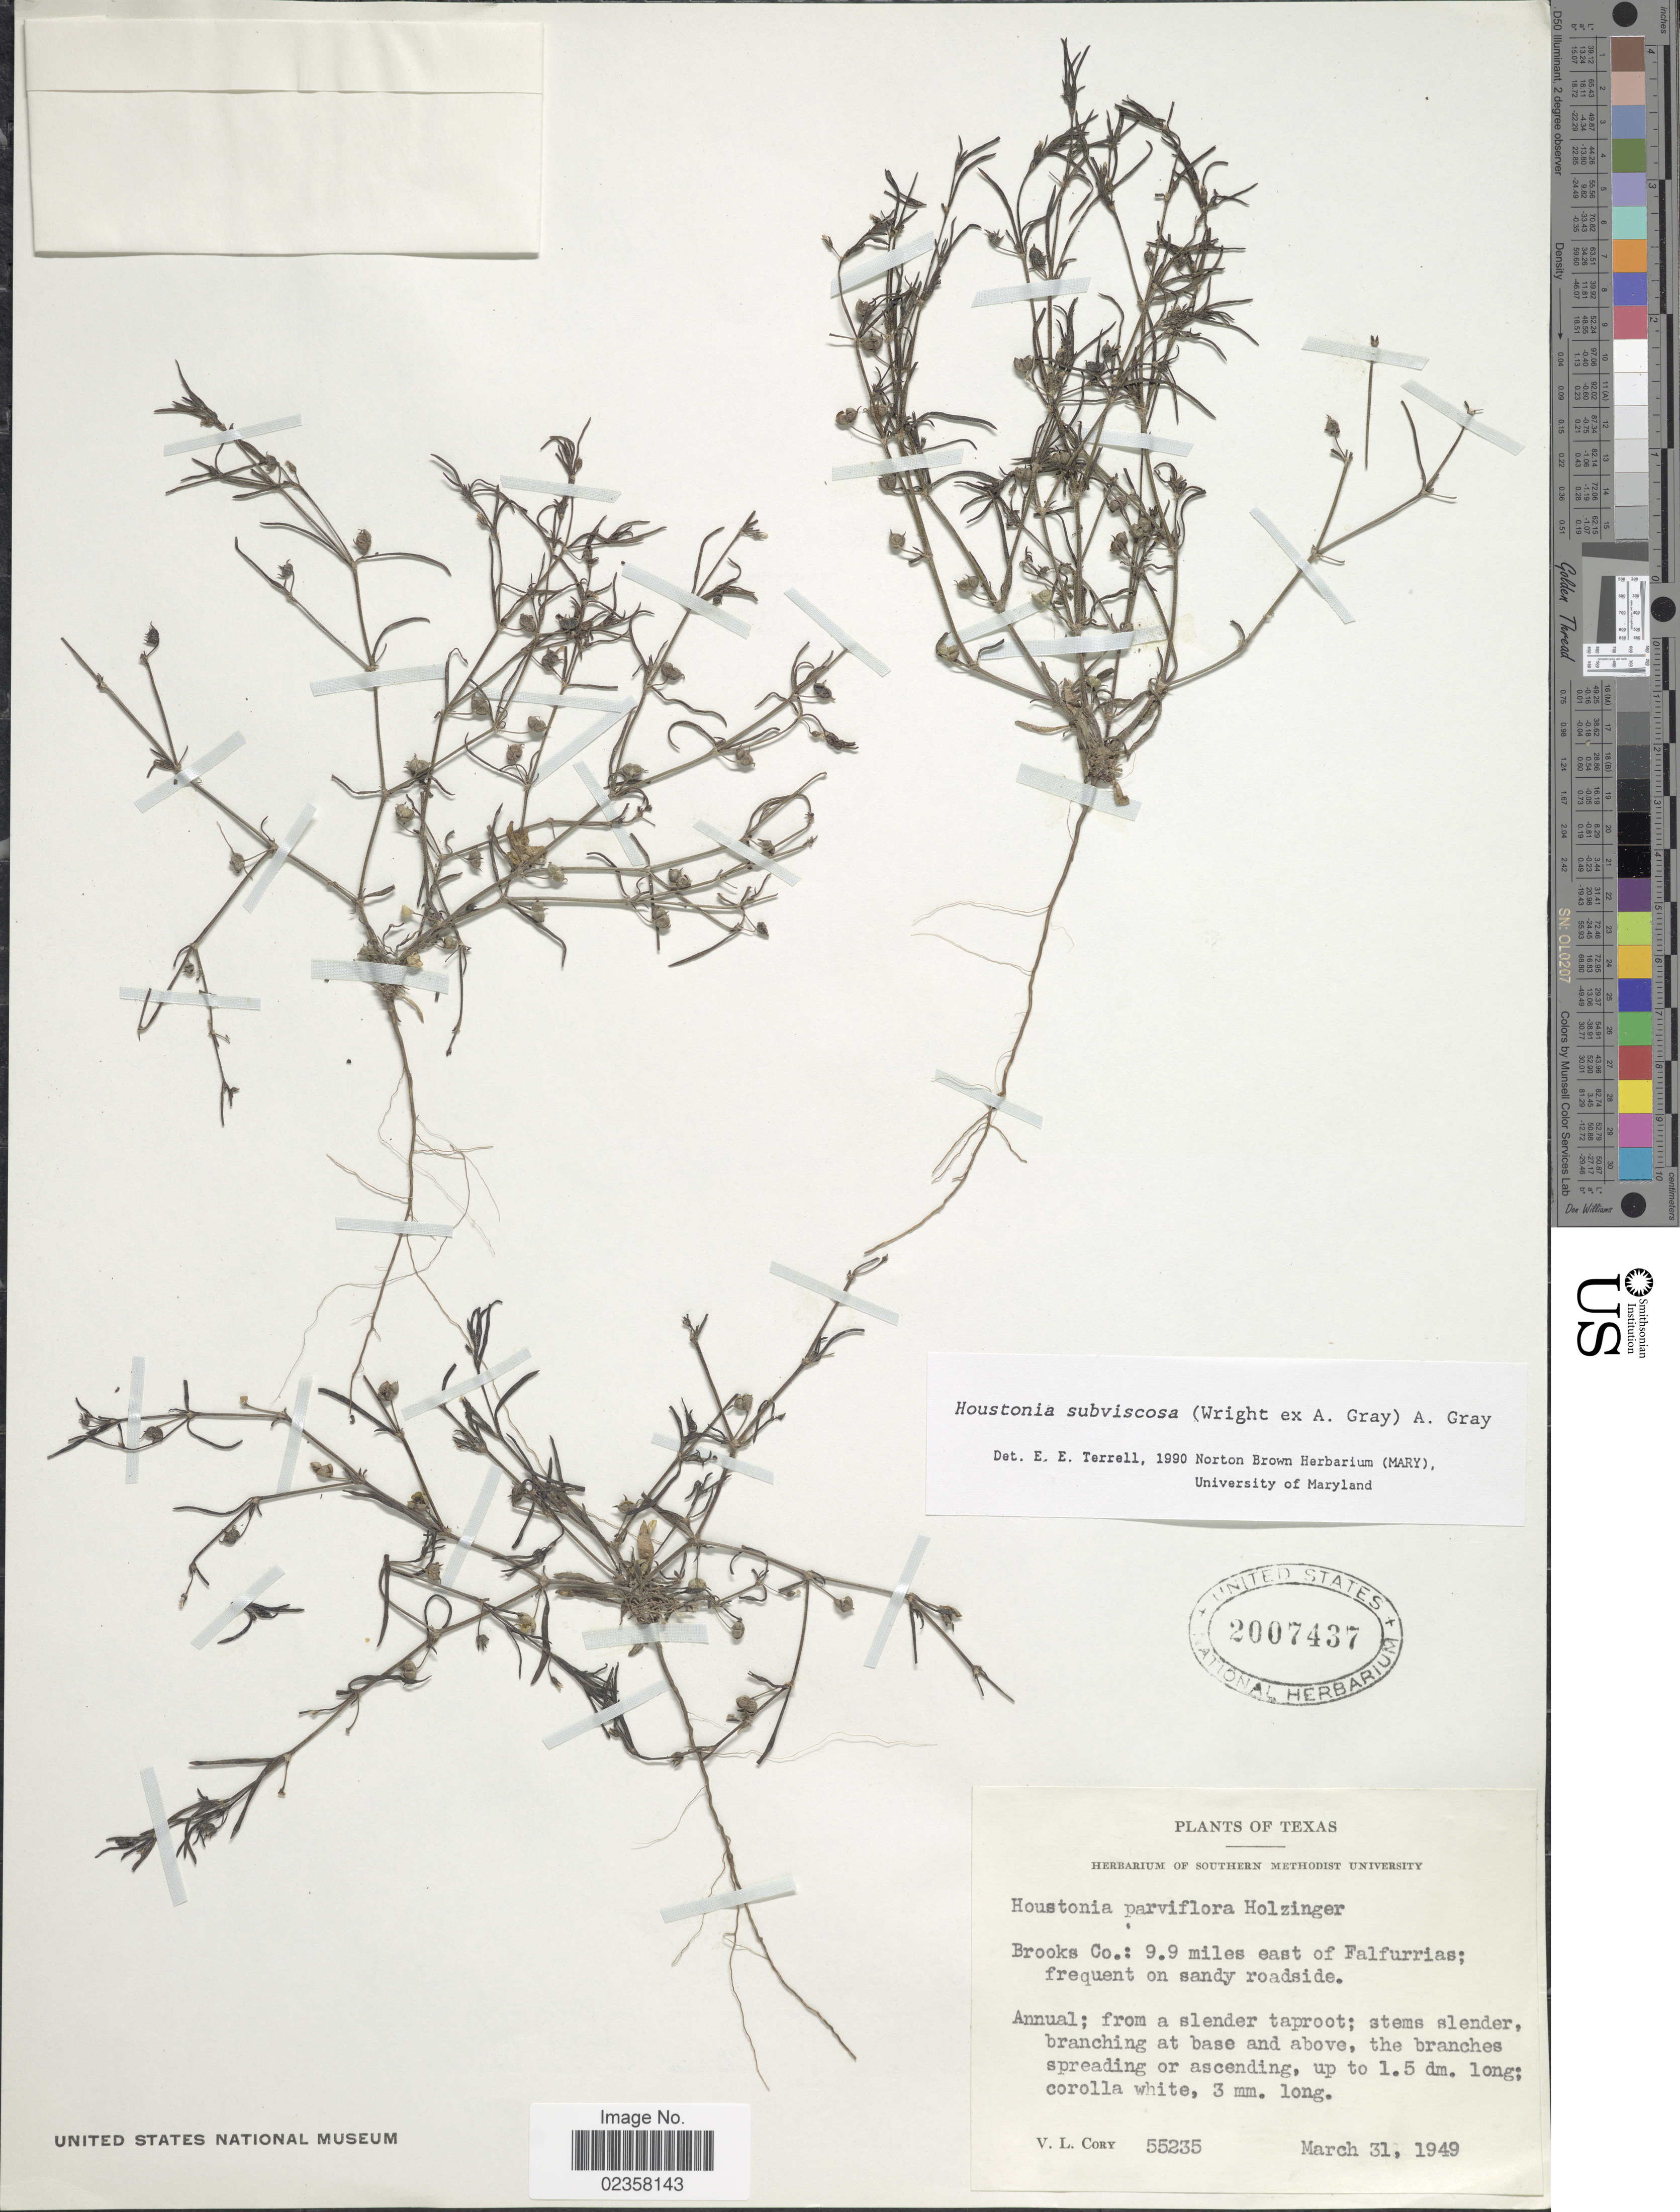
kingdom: Plantae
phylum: Tracheophyta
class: Magnoliopsida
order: Gentianales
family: Rubiaceae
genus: Houstonia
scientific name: Houstonia subviscosa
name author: (Wright ex A. Gray) A. Gray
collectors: V. Cory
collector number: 55235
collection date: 1949-03-31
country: United States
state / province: Texas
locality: Brooks Co.: 9.9 miles east of Falfurrias; on sandy roadside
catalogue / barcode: US 2007437